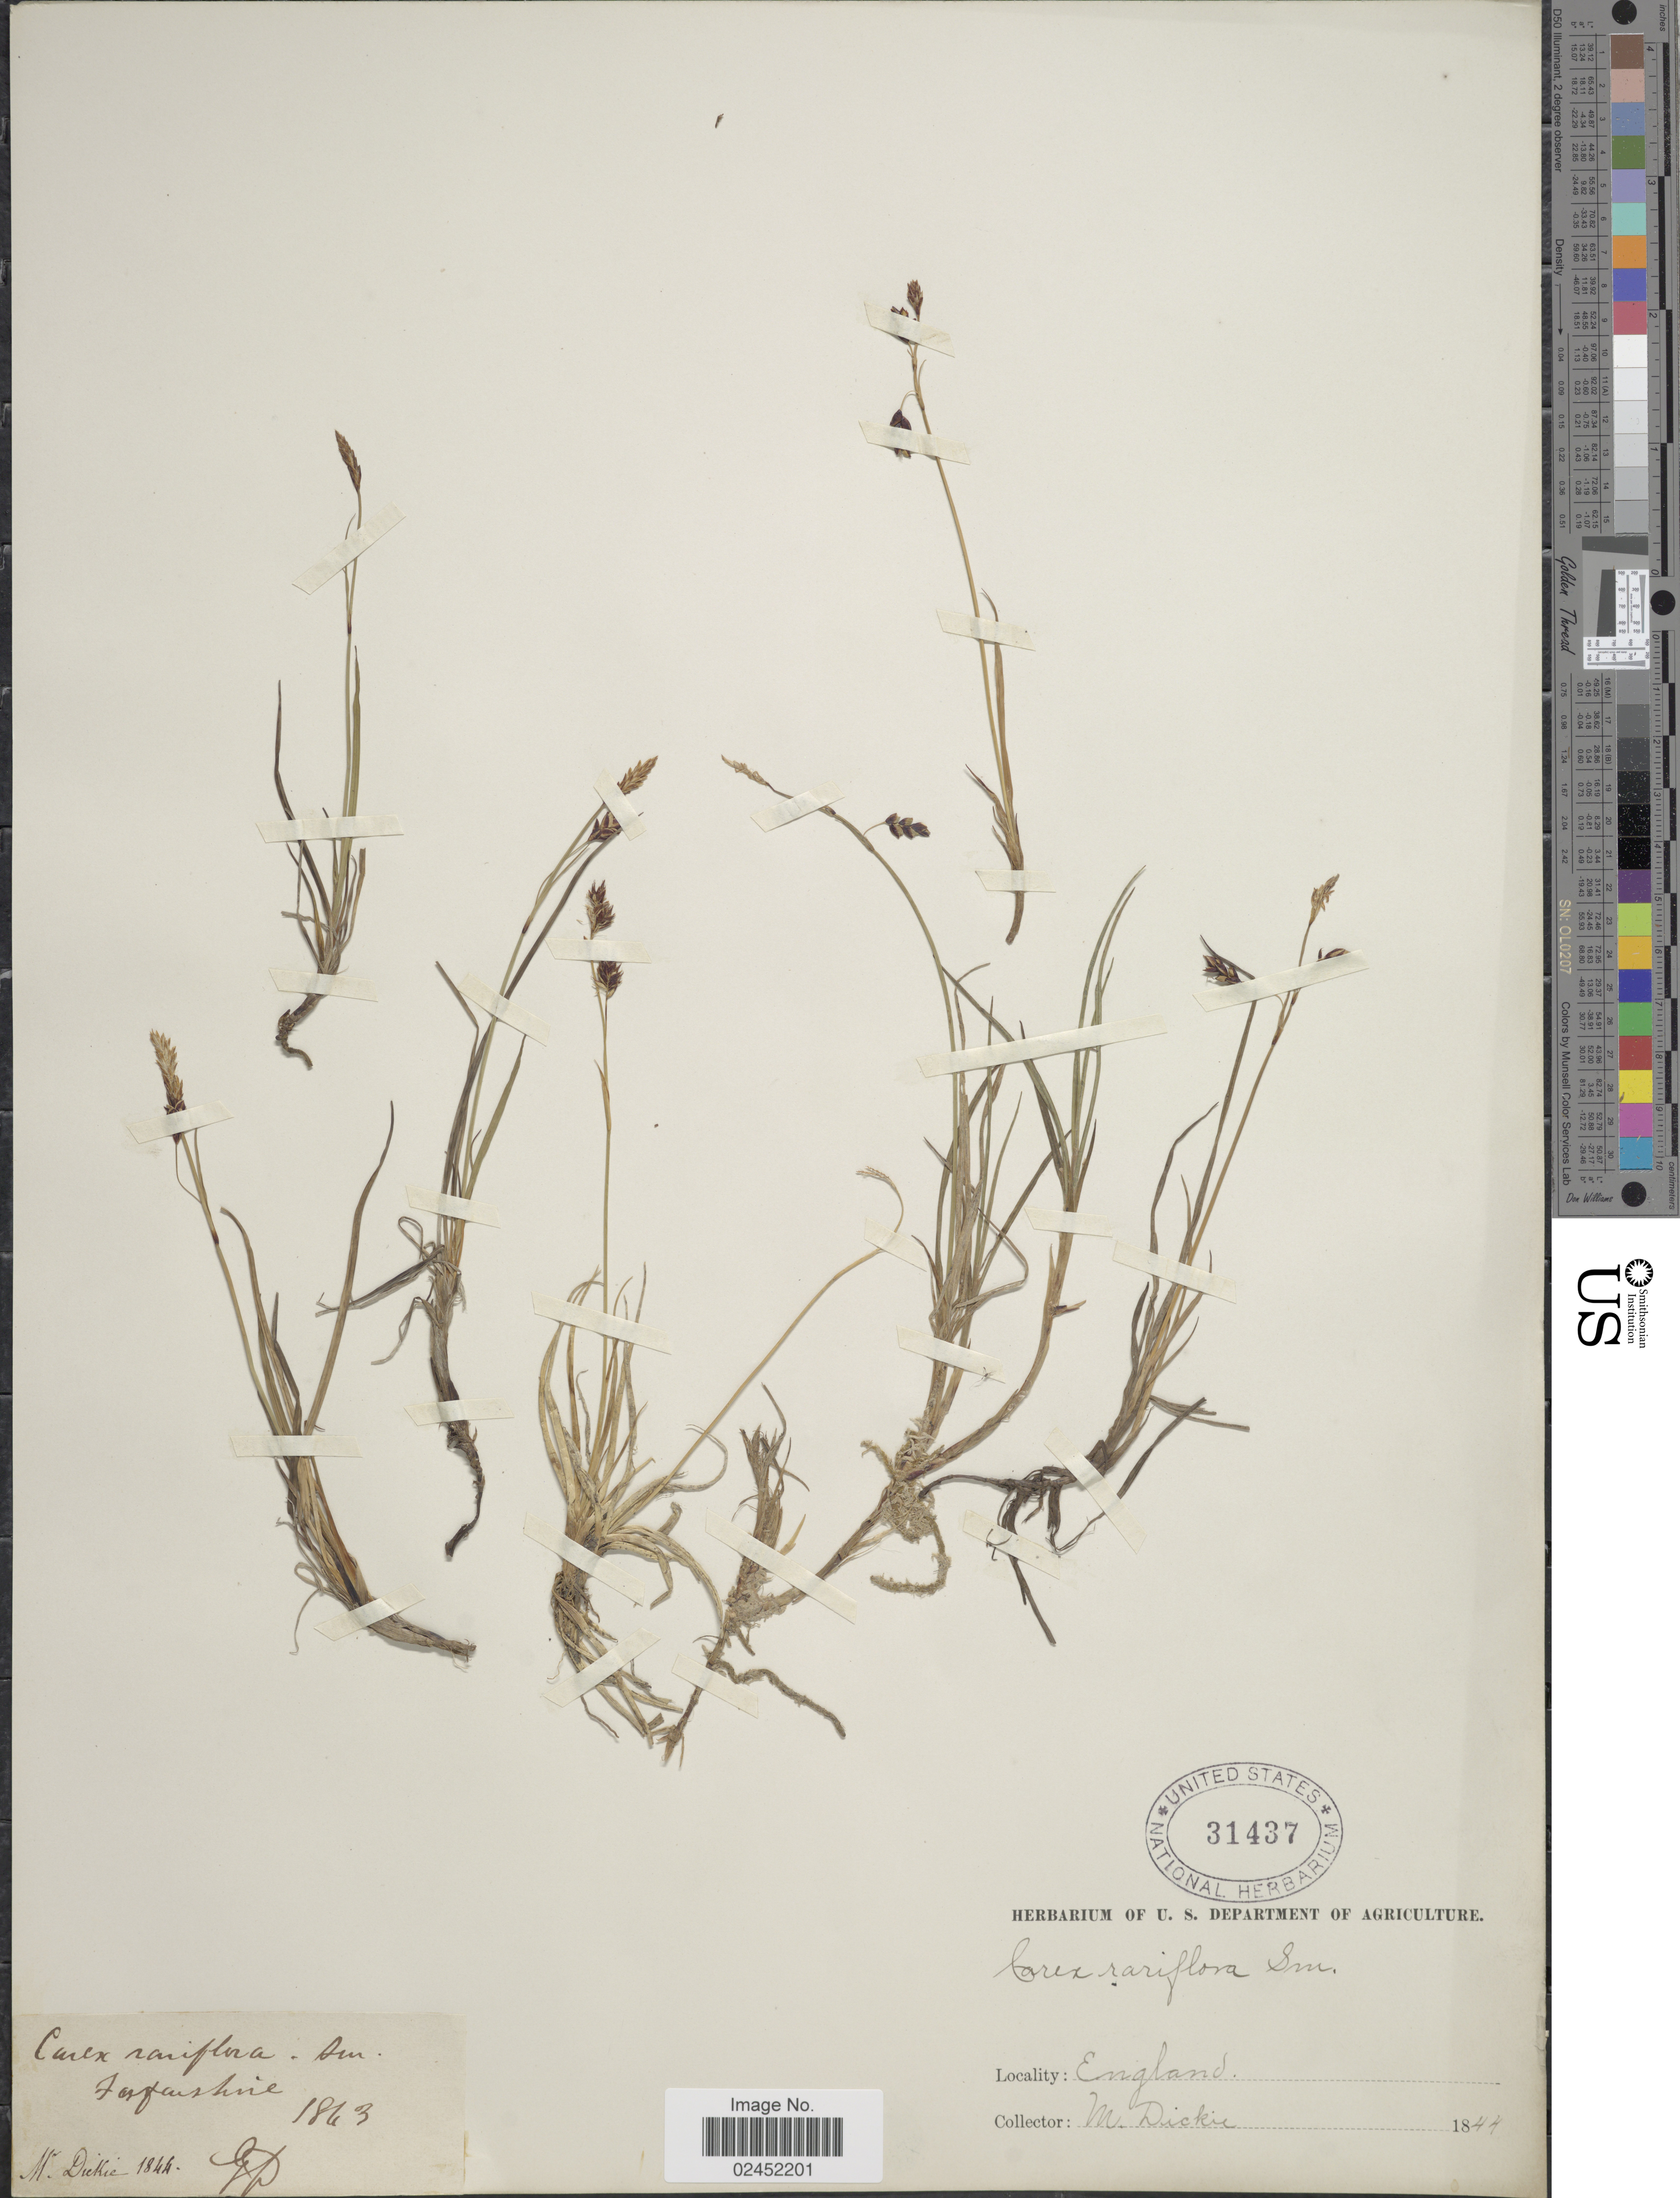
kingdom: Plantae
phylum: Tracheophyta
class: Liliopsida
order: Poales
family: Cyperaceae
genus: Carex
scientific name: Carex rariflora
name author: (Wahlenb.) Sm.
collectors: M. Dickie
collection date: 1863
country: United Kingdom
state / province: England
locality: England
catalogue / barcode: US 31437